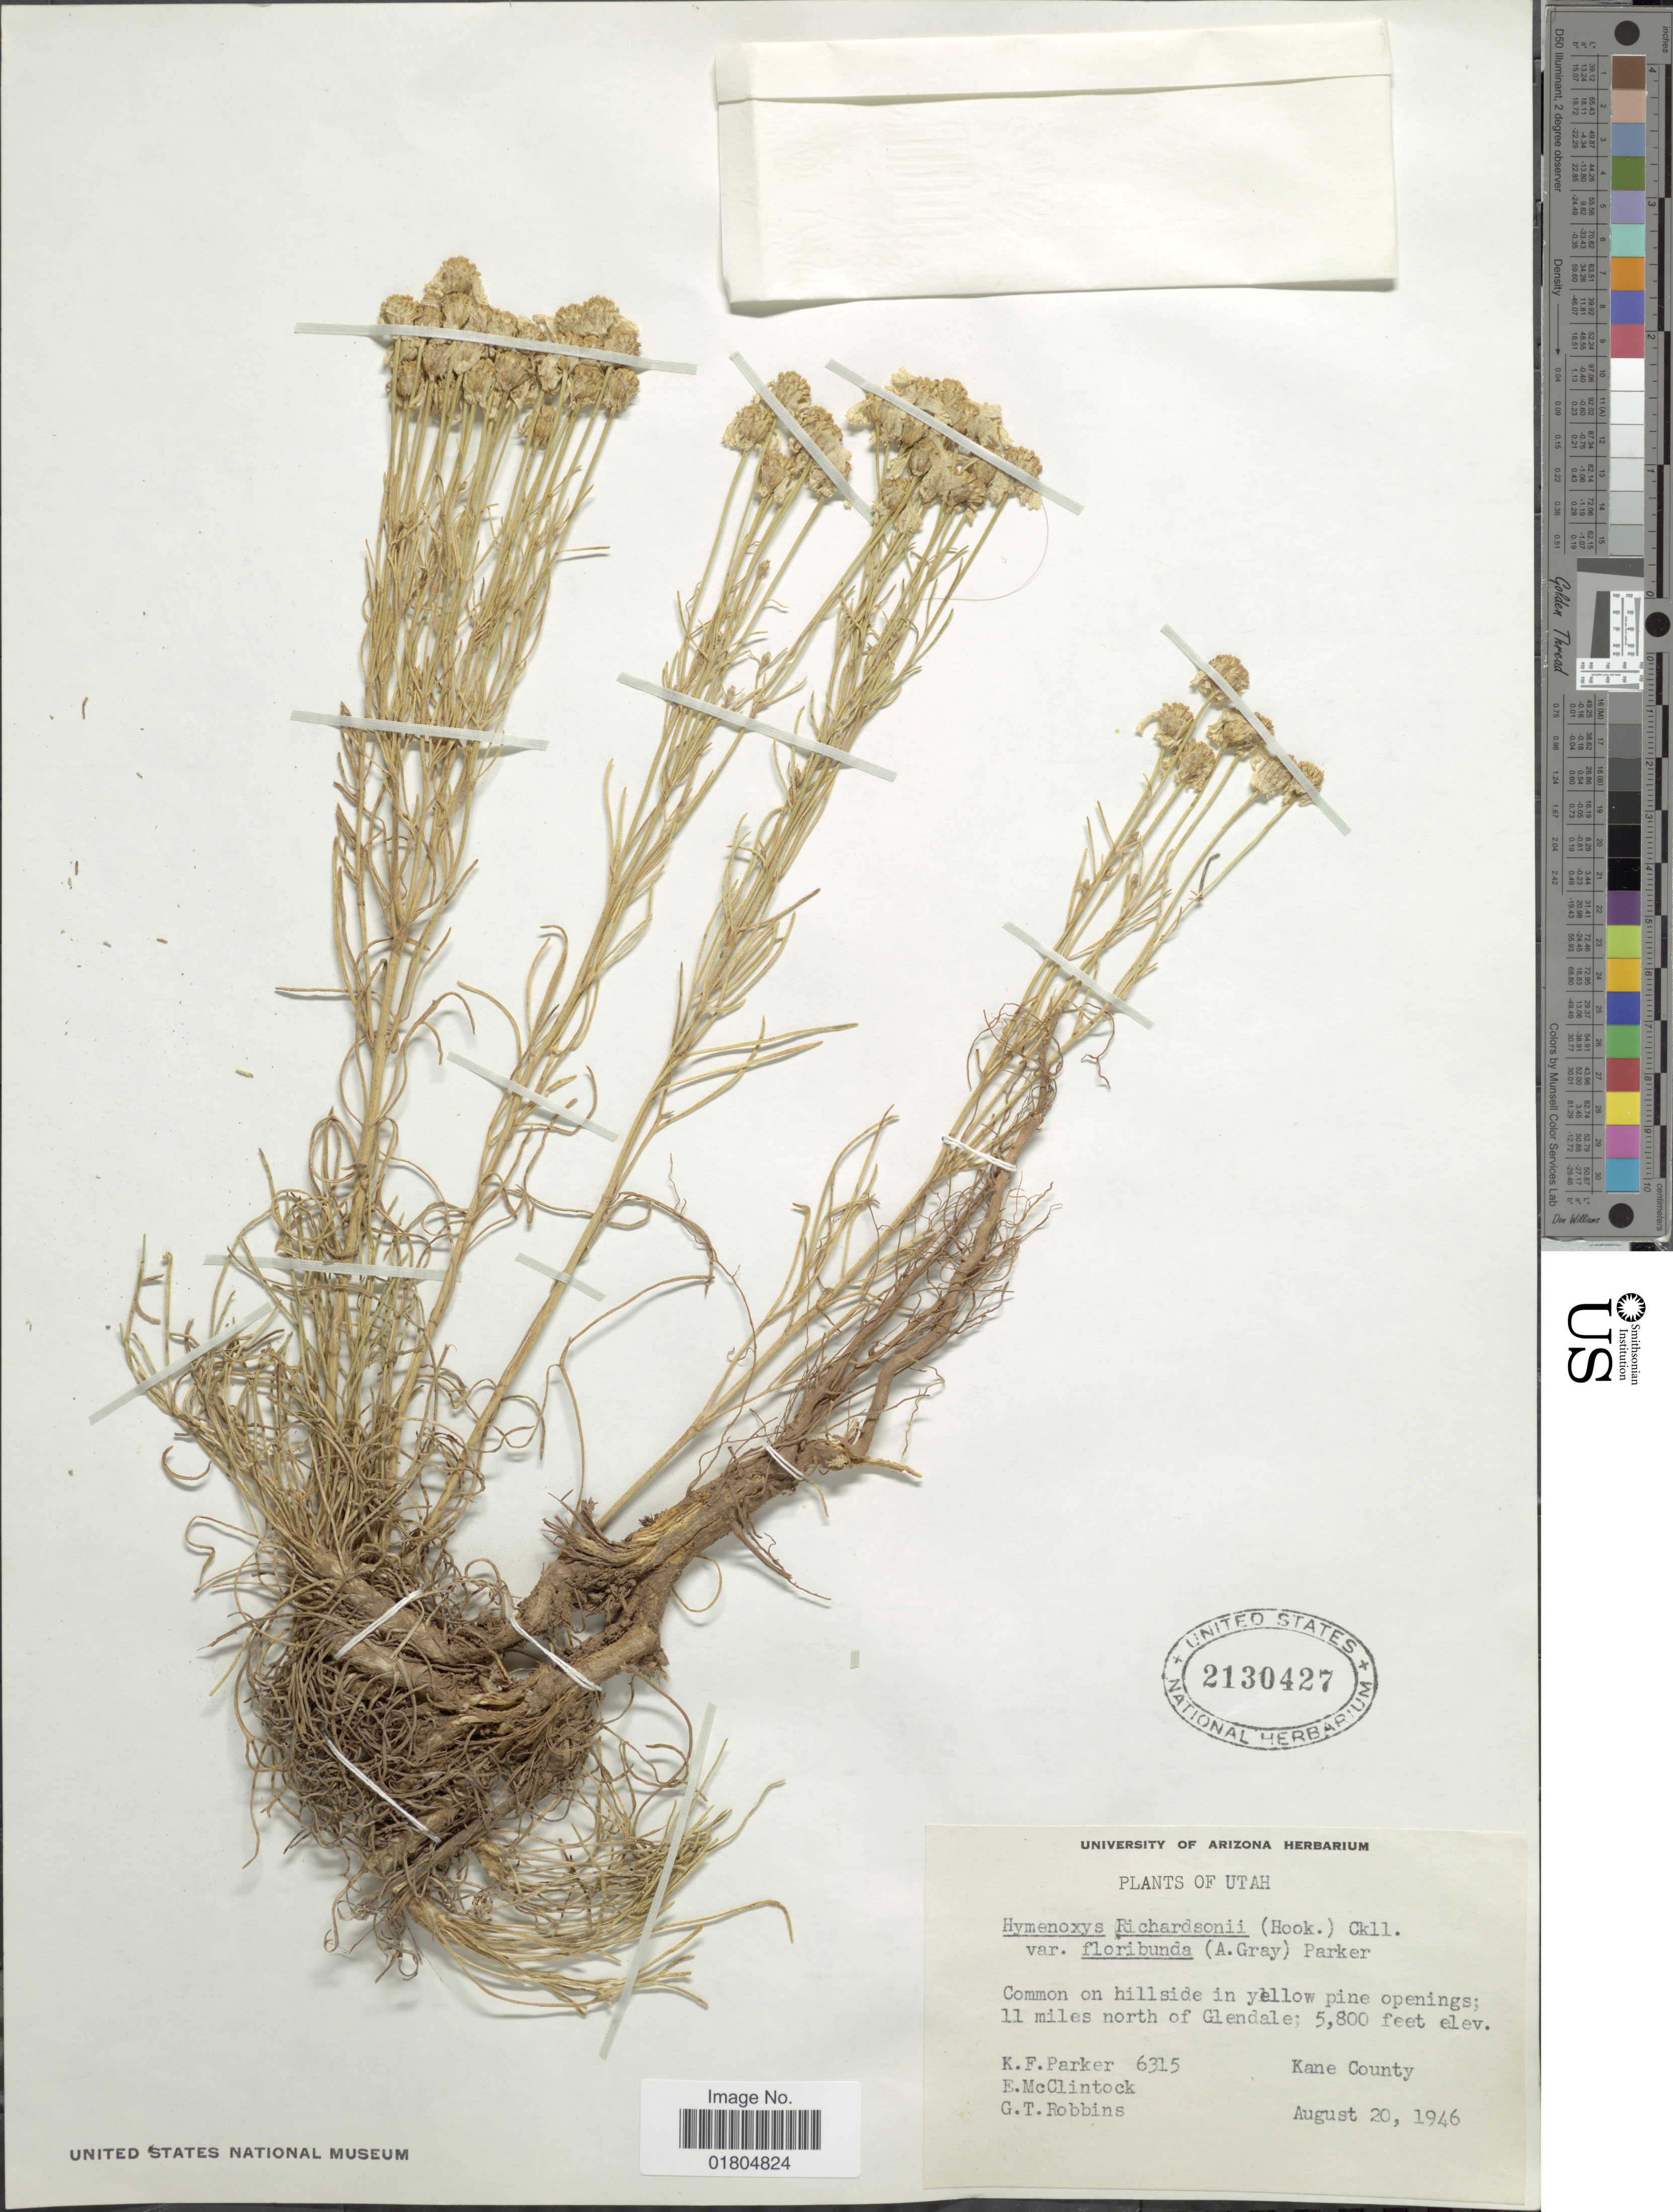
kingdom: Plantae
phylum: Tracheophyta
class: Magnoliopsida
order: Asterales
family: Asteraceae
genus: Hymenoxys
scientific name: Hymenoxys richardsonii var. floribunda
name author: (A. Gray) K.F. Parker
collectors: K. F. Parker, E. McClintock & G. T. Robbins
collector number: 6315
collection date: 1946-08-20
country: United States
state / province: Utah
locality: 11 miles north of Glendale. Kane County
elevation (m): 1768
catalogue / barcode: US 2130427